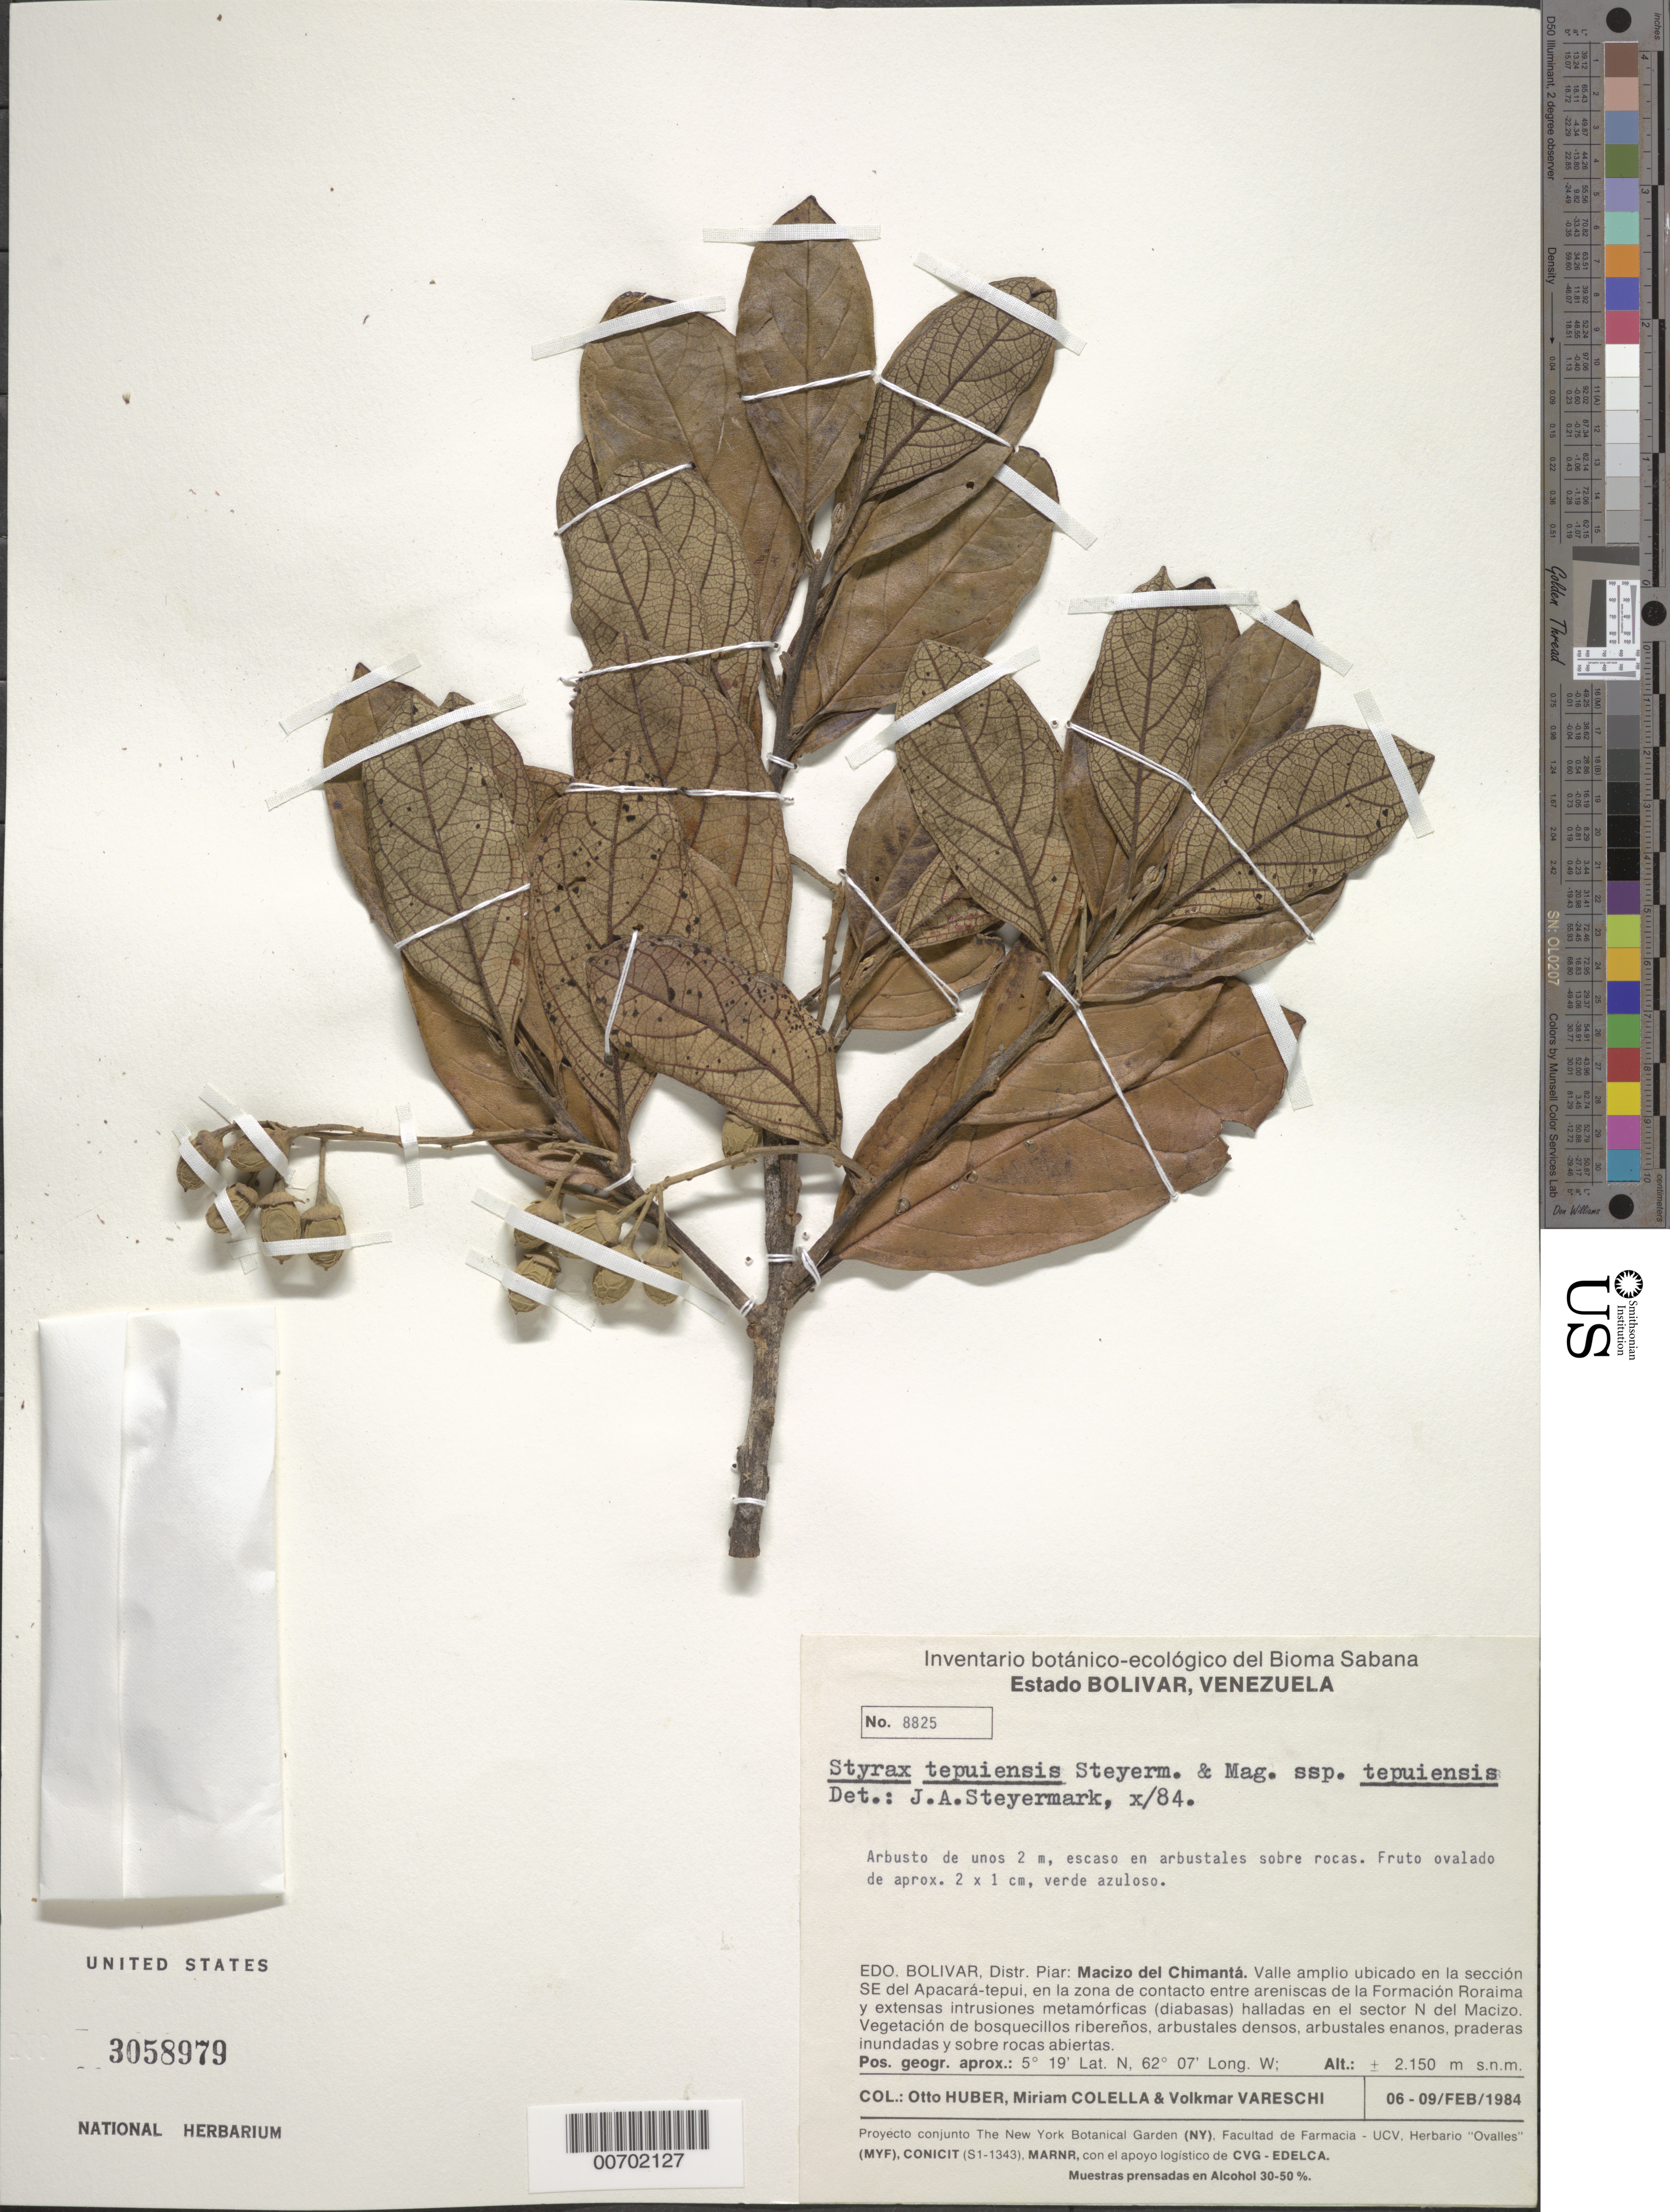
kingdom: Plantae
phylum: Tracheophyta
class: Magnoliopsida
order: Ericales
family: Styracaceae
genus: Styrax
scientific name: Styrax tepuiensis subsp. tepuiensis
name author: Steyerm. & Maguire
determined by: Steyermark, Julian A., (VEN)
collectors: O. Huber, M. Colella & V. Vareschi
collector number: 8825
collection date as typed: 6-Feb-85 to 8-Feb-85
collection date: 1985-02-06/1985-02-08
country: Venezuela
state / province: Bolívar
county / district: Piar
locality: Macizo del Chimantá, sector SE del Apacará-tepuí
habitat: Arbustales sobre rocas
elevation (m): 2150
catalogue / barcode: US 3058979